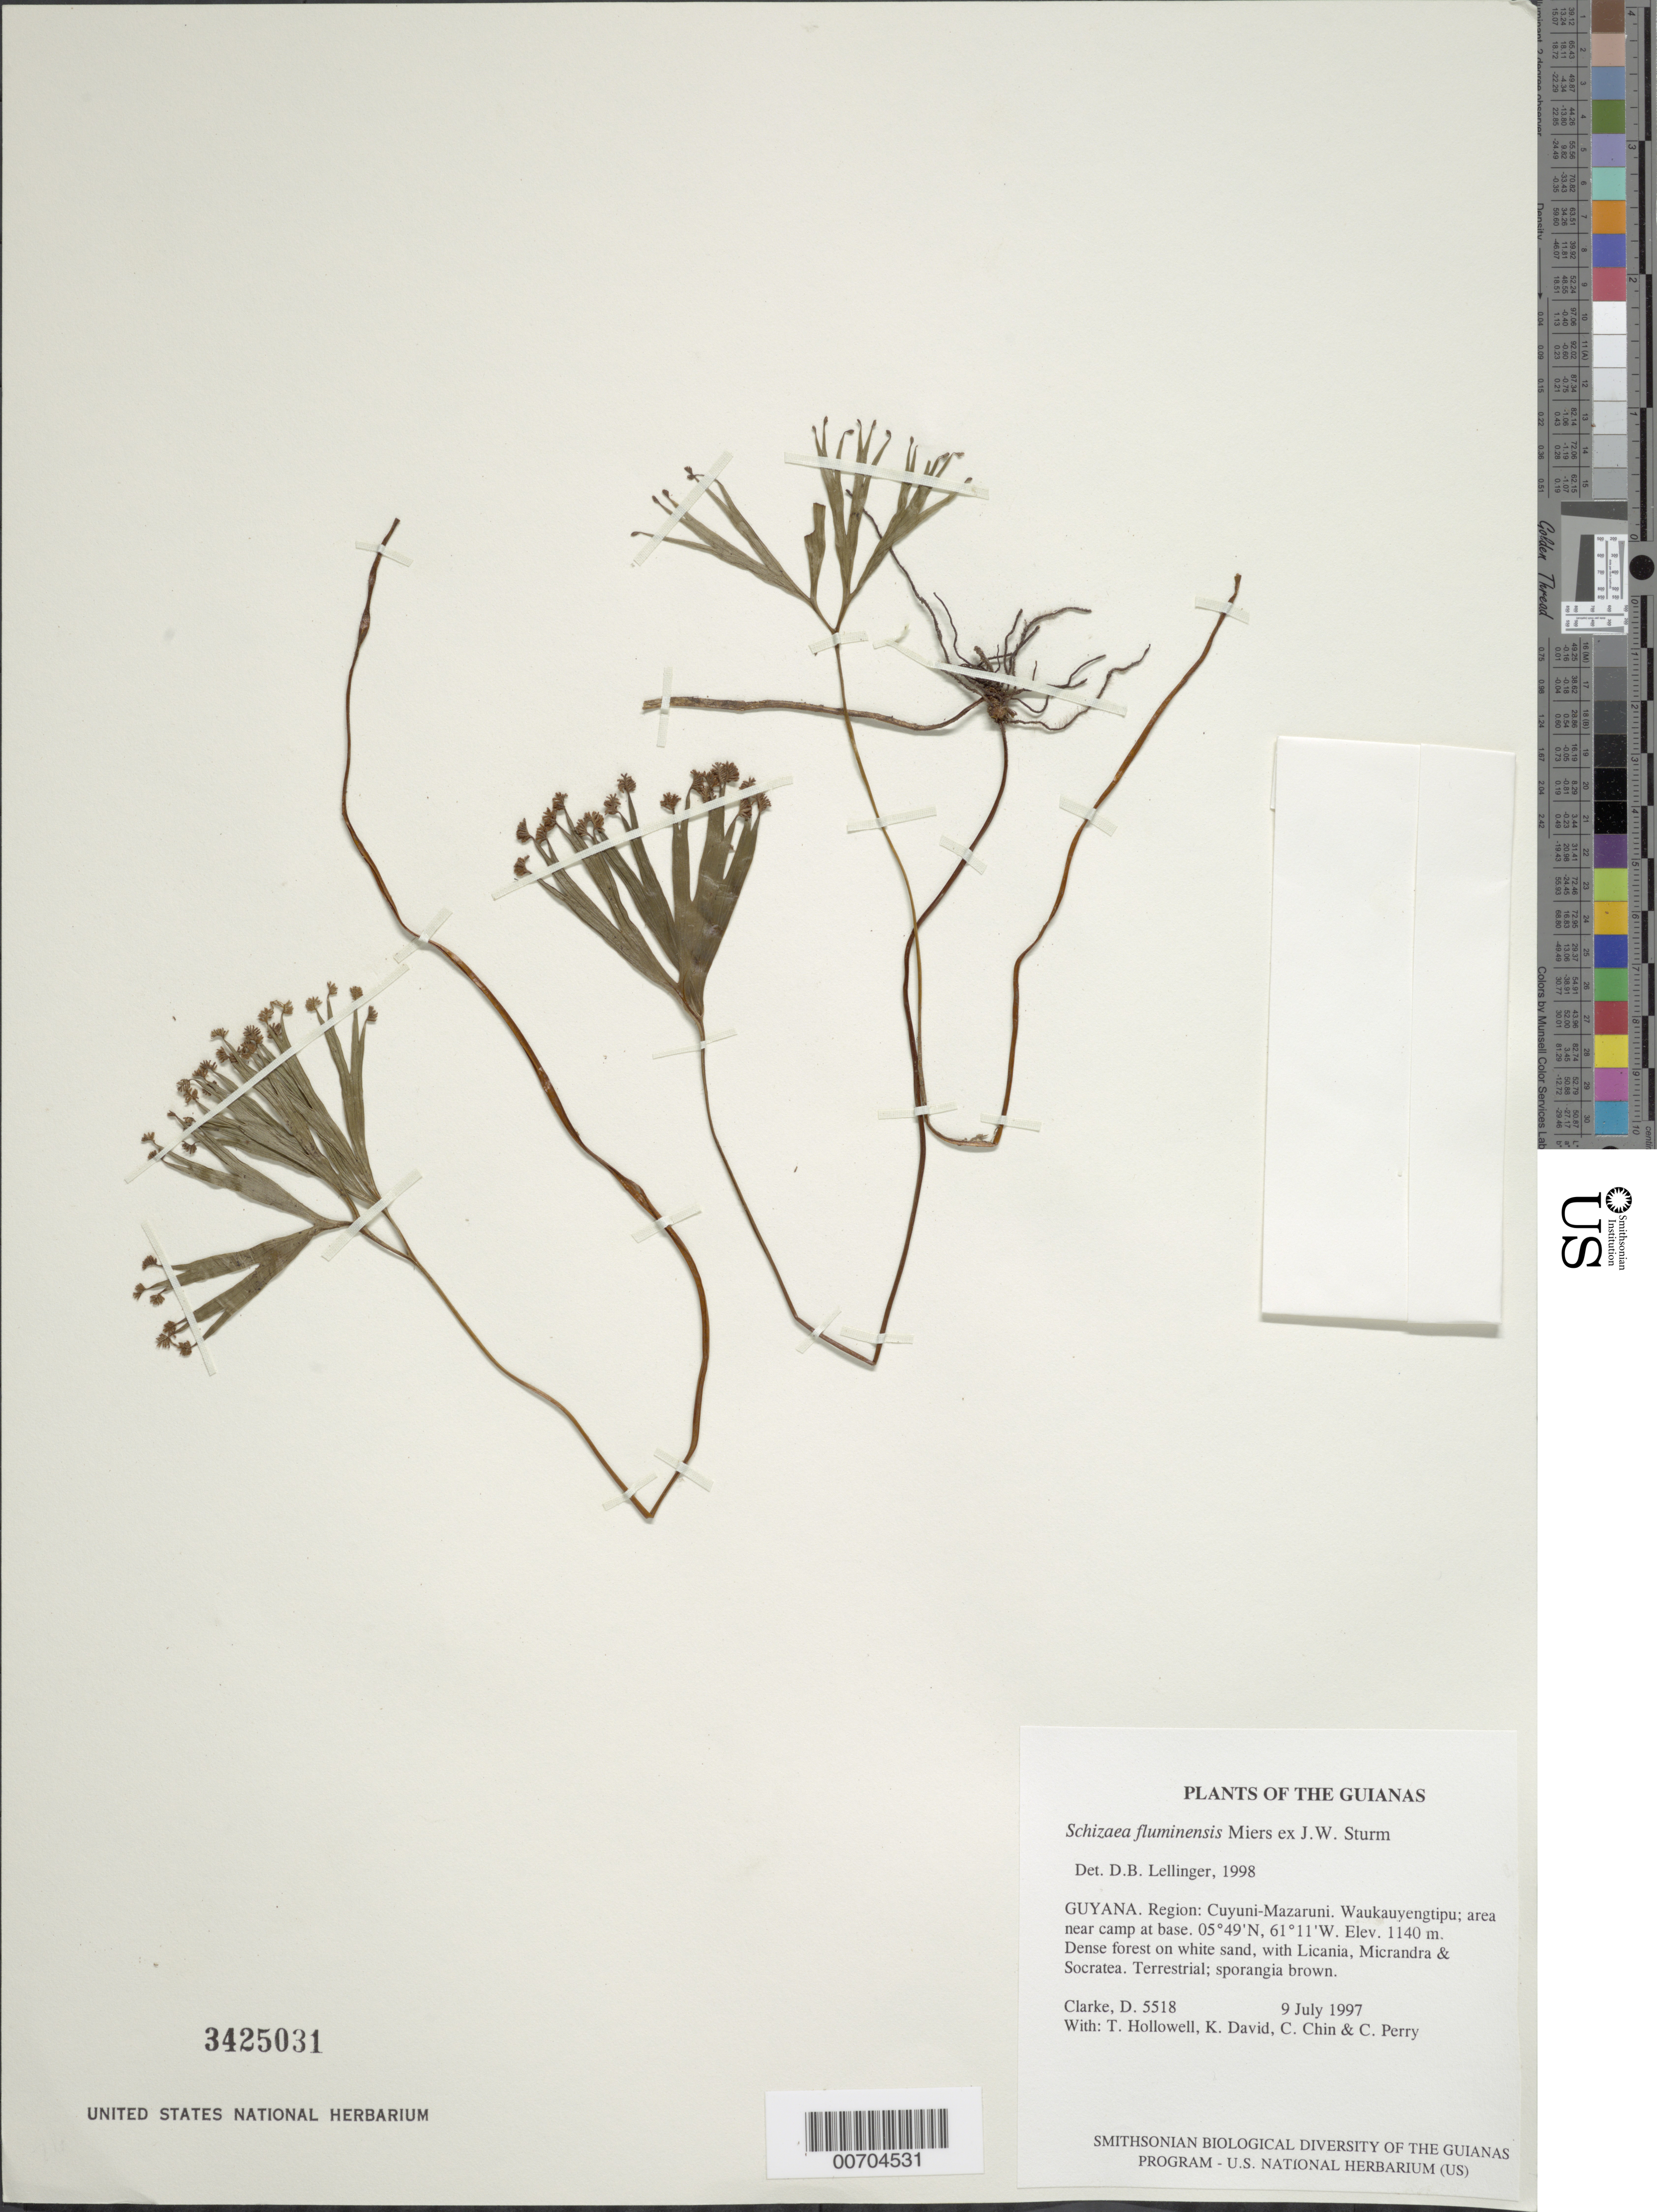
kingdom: Plantae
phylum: Tracheophyta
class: Polypodiopsida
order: Schizaeales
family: Schizaeaceae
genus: Schizaea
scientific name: Schizaea fluminensis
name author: Miers ex J.W. Sturm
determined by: Lellinger, David B., (BOT), Smithsonian Institution - National Museum of Natural History (UNITED STATES)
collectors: H. D. Clarke, T. Hollowell, K. David, C. Chin & C. Perry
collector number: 5518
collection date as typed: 9 July 1997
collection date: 1997-07-09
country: Guyana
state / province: Cuyuni-Mazaruni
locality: Waukauyengtipu; area near camp at base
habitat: Dense forest on white sand, with Licania, Micrandra & Socratea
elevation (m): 1140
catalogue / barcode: US 3425031